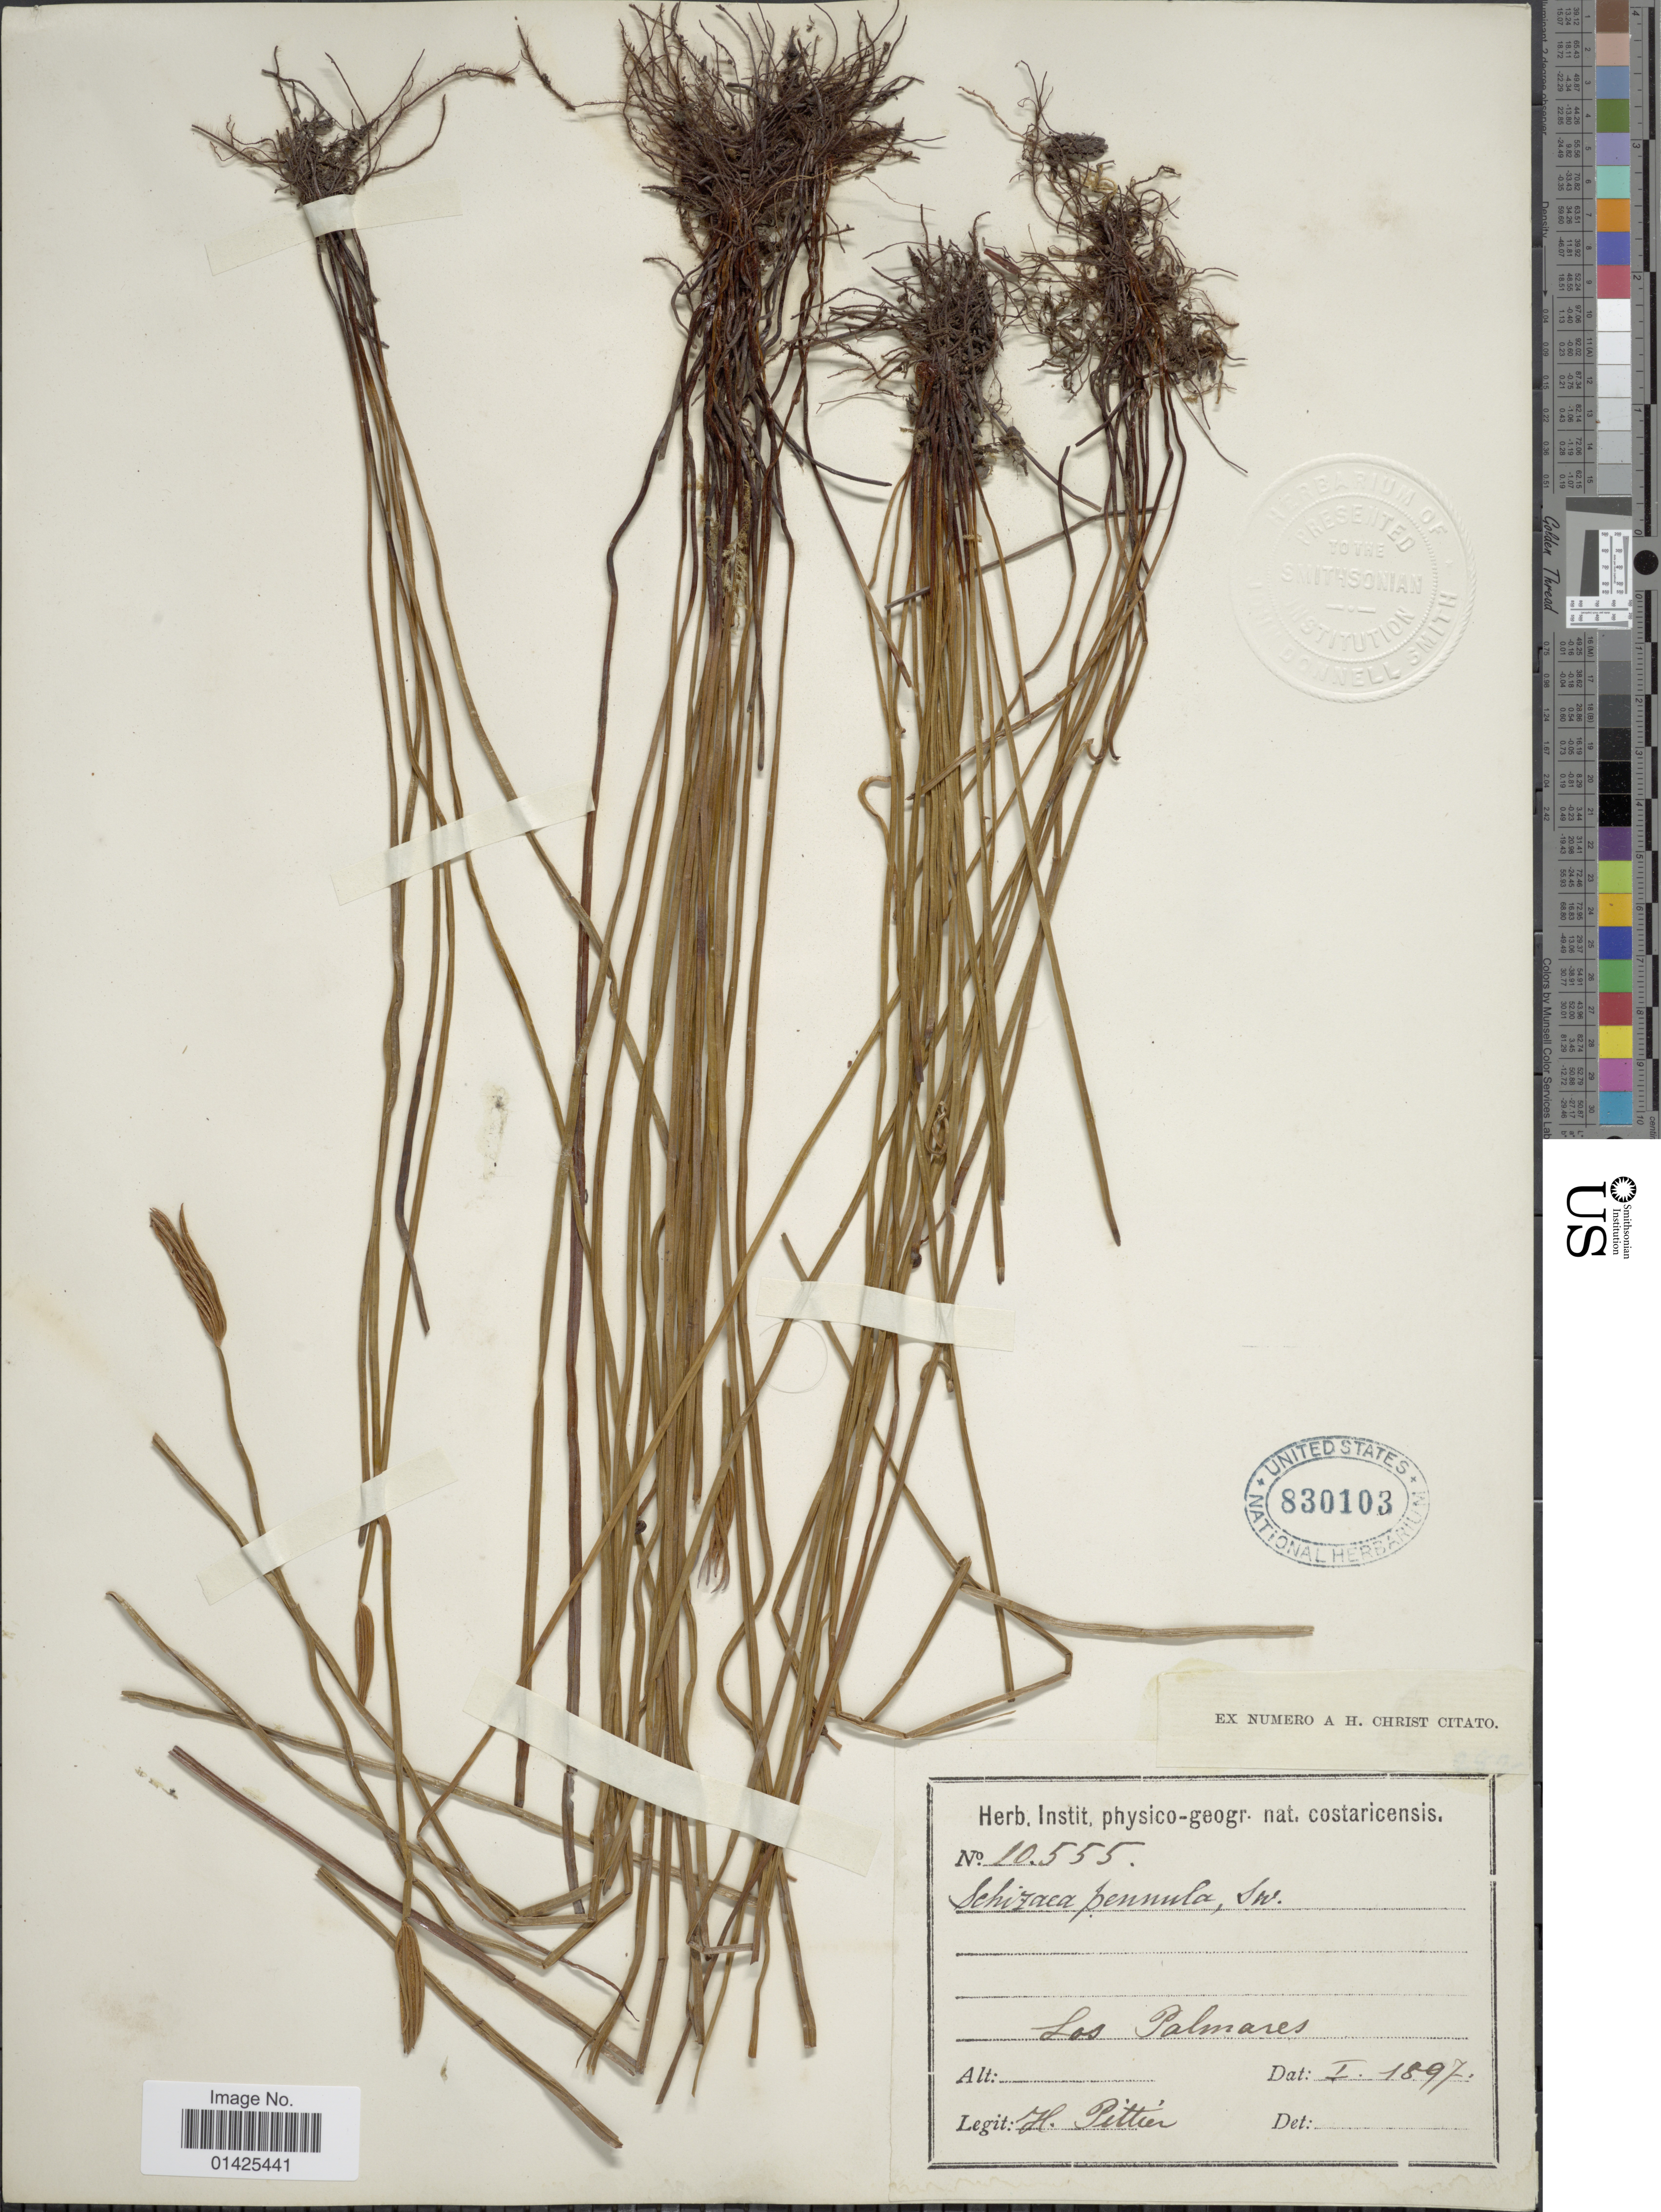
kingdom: Plantae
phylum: Tracheophyta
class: Polypodiopsida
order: Schizaeales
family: Schizaeaceae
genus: Actinostachys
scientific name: Actinostachys pennula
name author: (Sw.) Hook.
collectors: H. F. Pittier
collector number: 10555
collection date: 1897-01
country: Costa Rica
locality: Las Palmares.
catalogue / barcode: US 830103